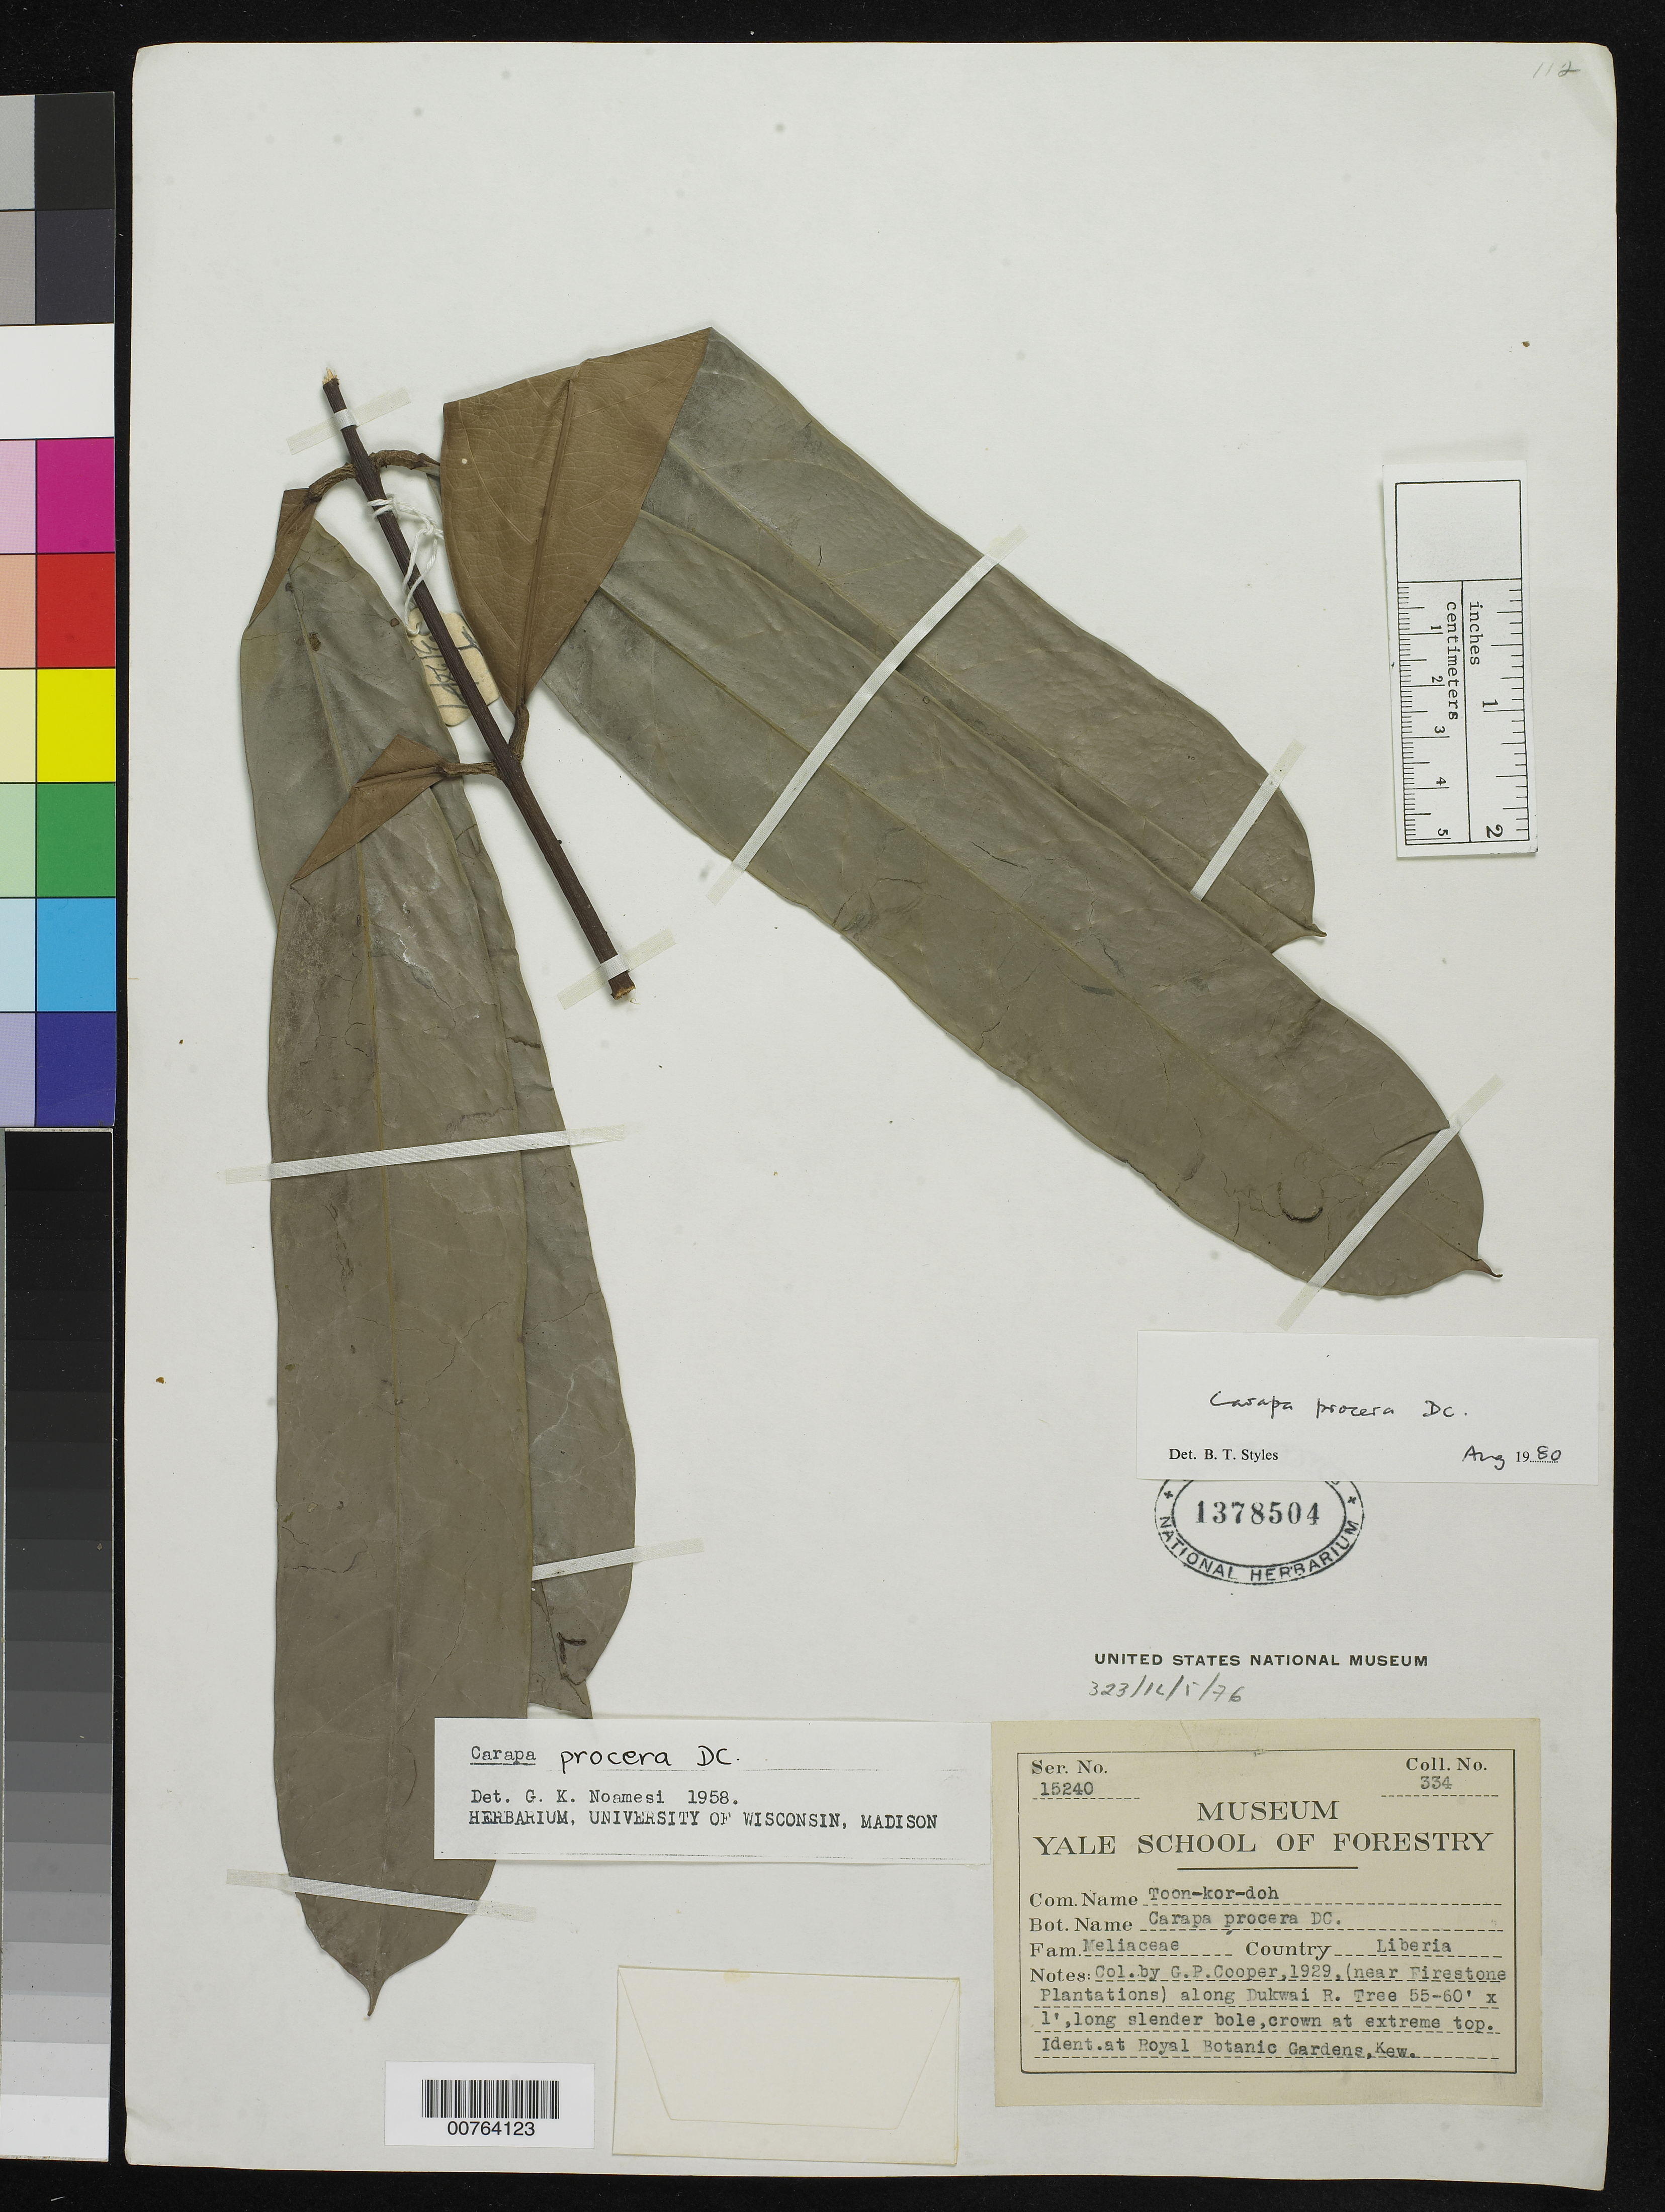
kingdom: Plantae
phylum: Tracheophyta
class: Magnoliopsida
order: Sapindales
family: Meliaceae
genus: Carapa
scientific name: Carapa procera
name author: DC.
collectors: G. Cooper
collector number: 334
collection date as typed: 1929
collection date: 1929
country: Liberia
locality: (near Firestone Plantations) along Dukwai River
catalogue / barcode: US 1378504